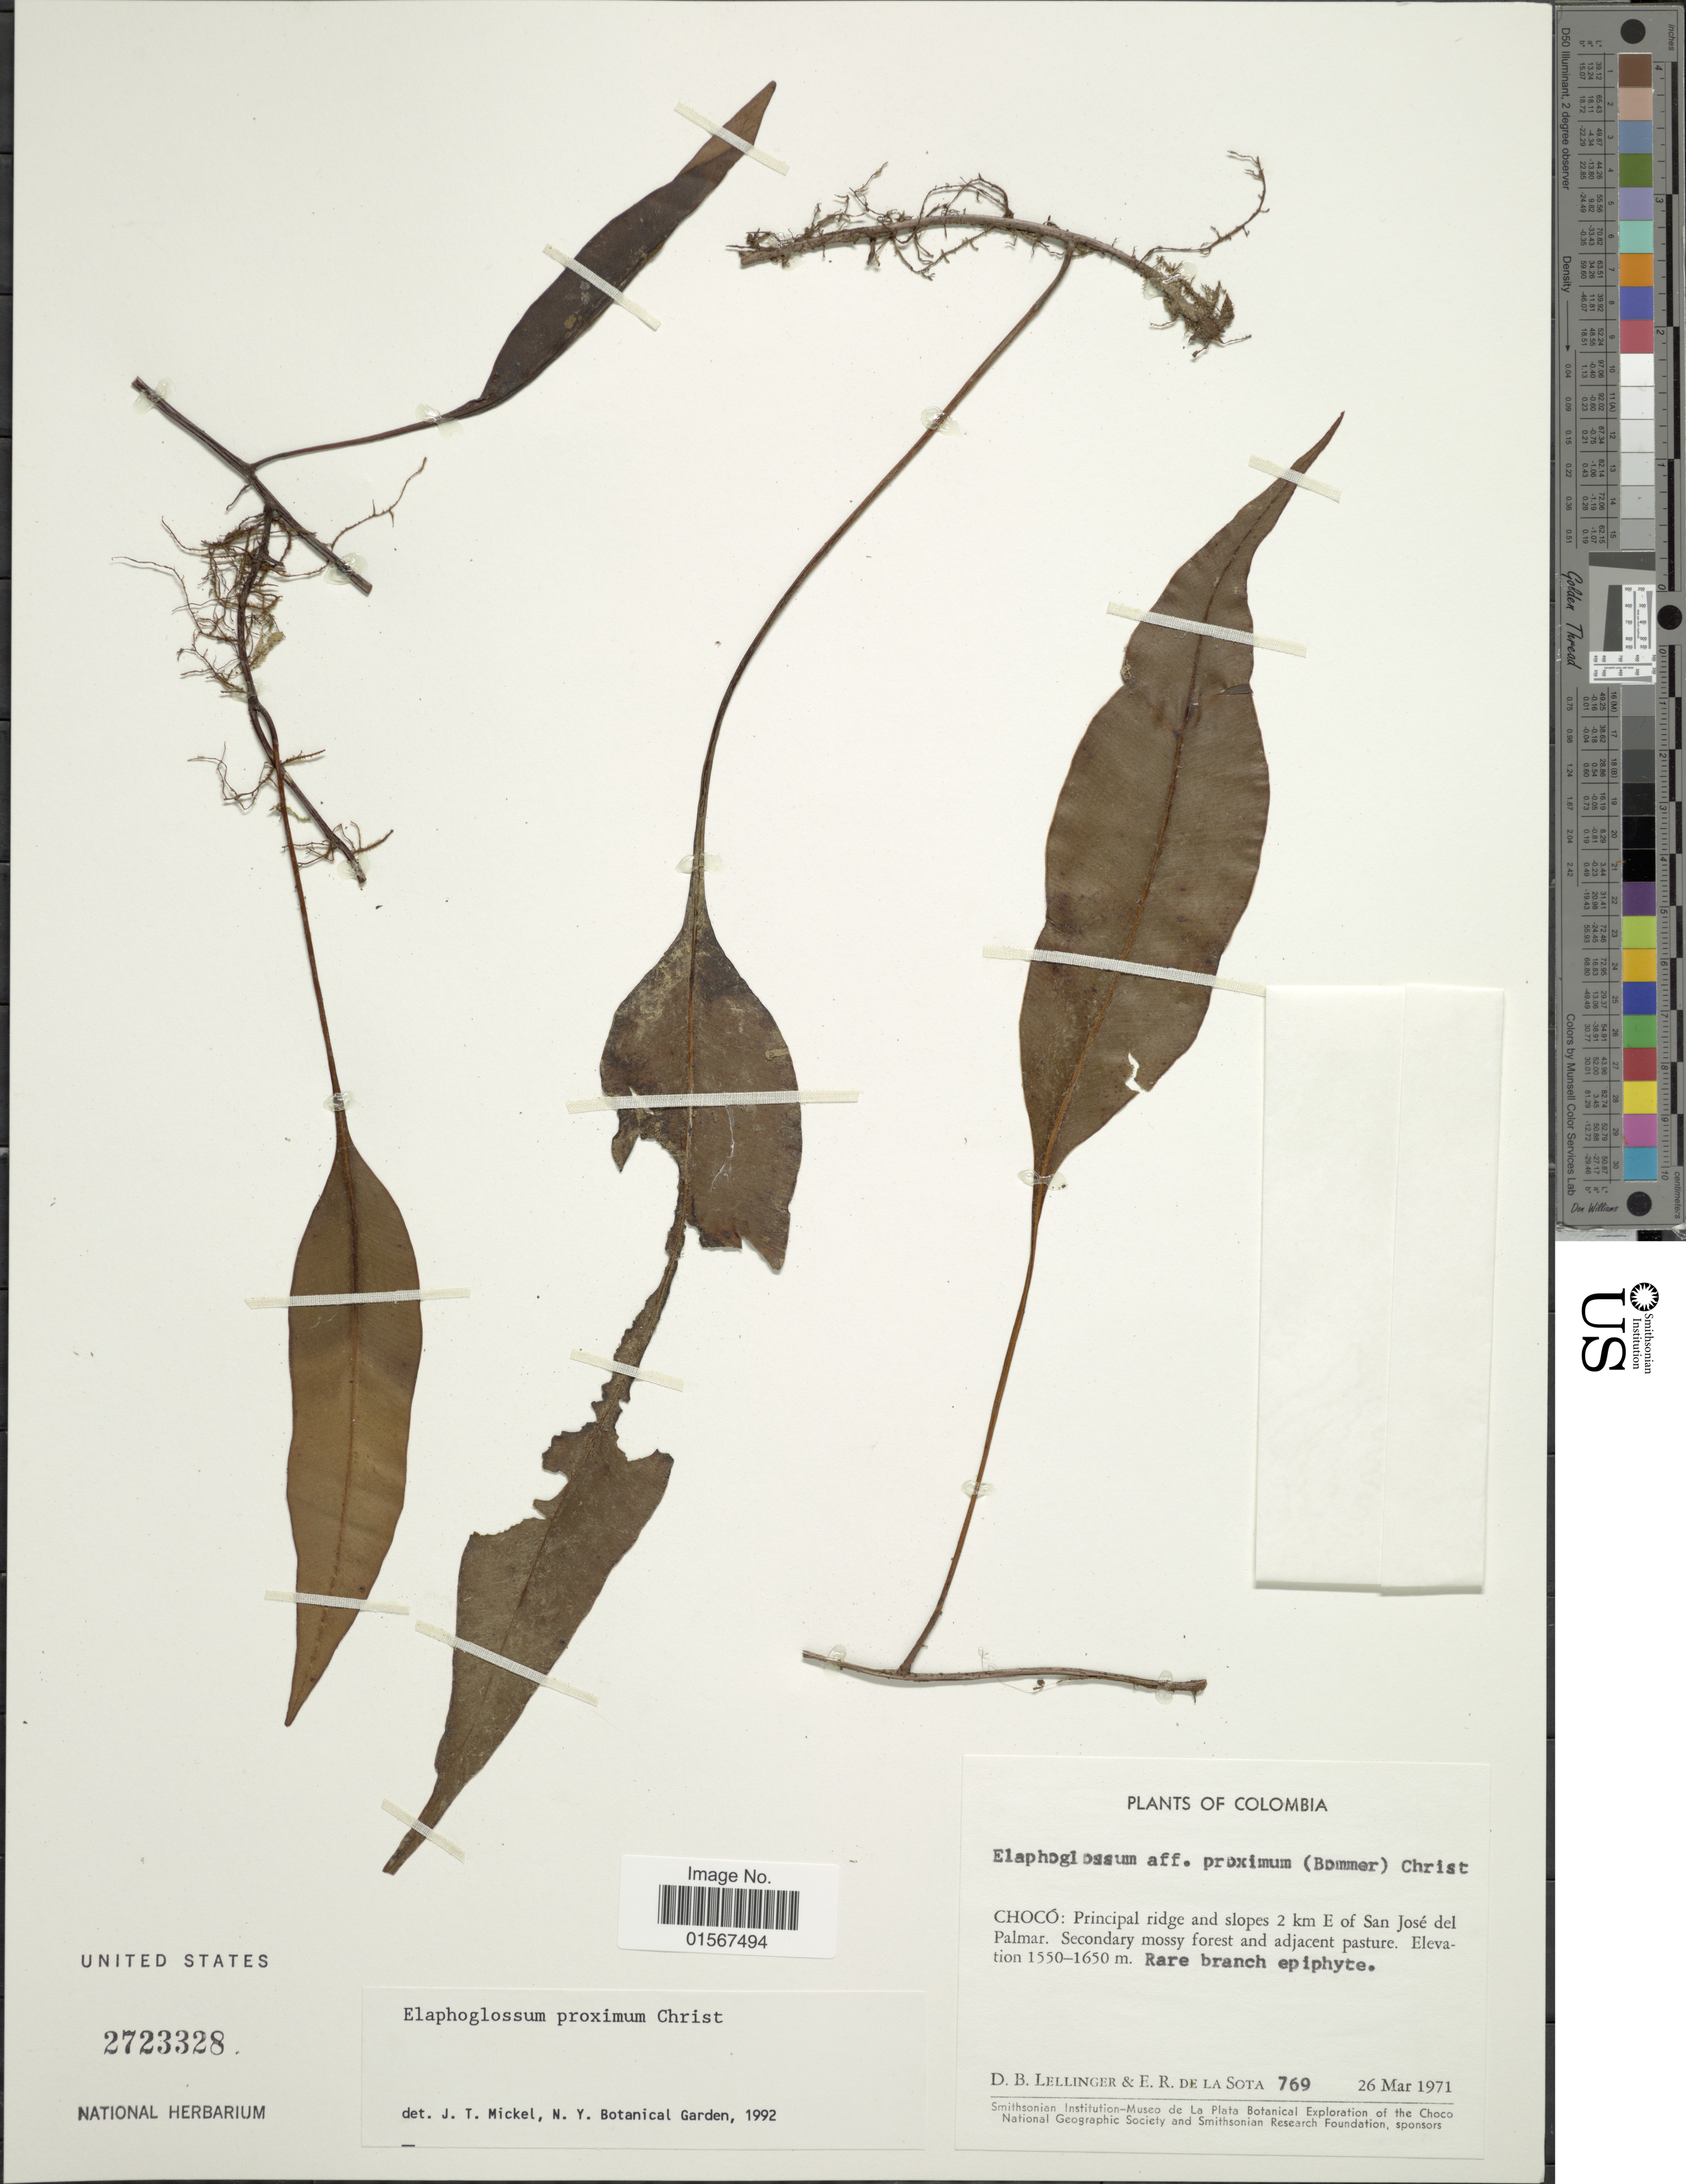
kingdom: Plantae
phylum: Tracheophyta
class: Polypodiopsida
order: Polypodiales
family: Dryopteridaceae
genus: Elaphoglossum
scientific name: Elaphoglossum proximum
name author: (J. Bommer) Christ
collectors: D. B. Lellinger & E. R. de la Sota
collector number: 769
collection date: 1971-03-26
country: Colombia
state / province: Chocó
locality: Colombia, Chocó: Principal ridge slopes 2 km E of San José del Palmar.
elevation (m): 1550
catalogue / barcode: US 2723328